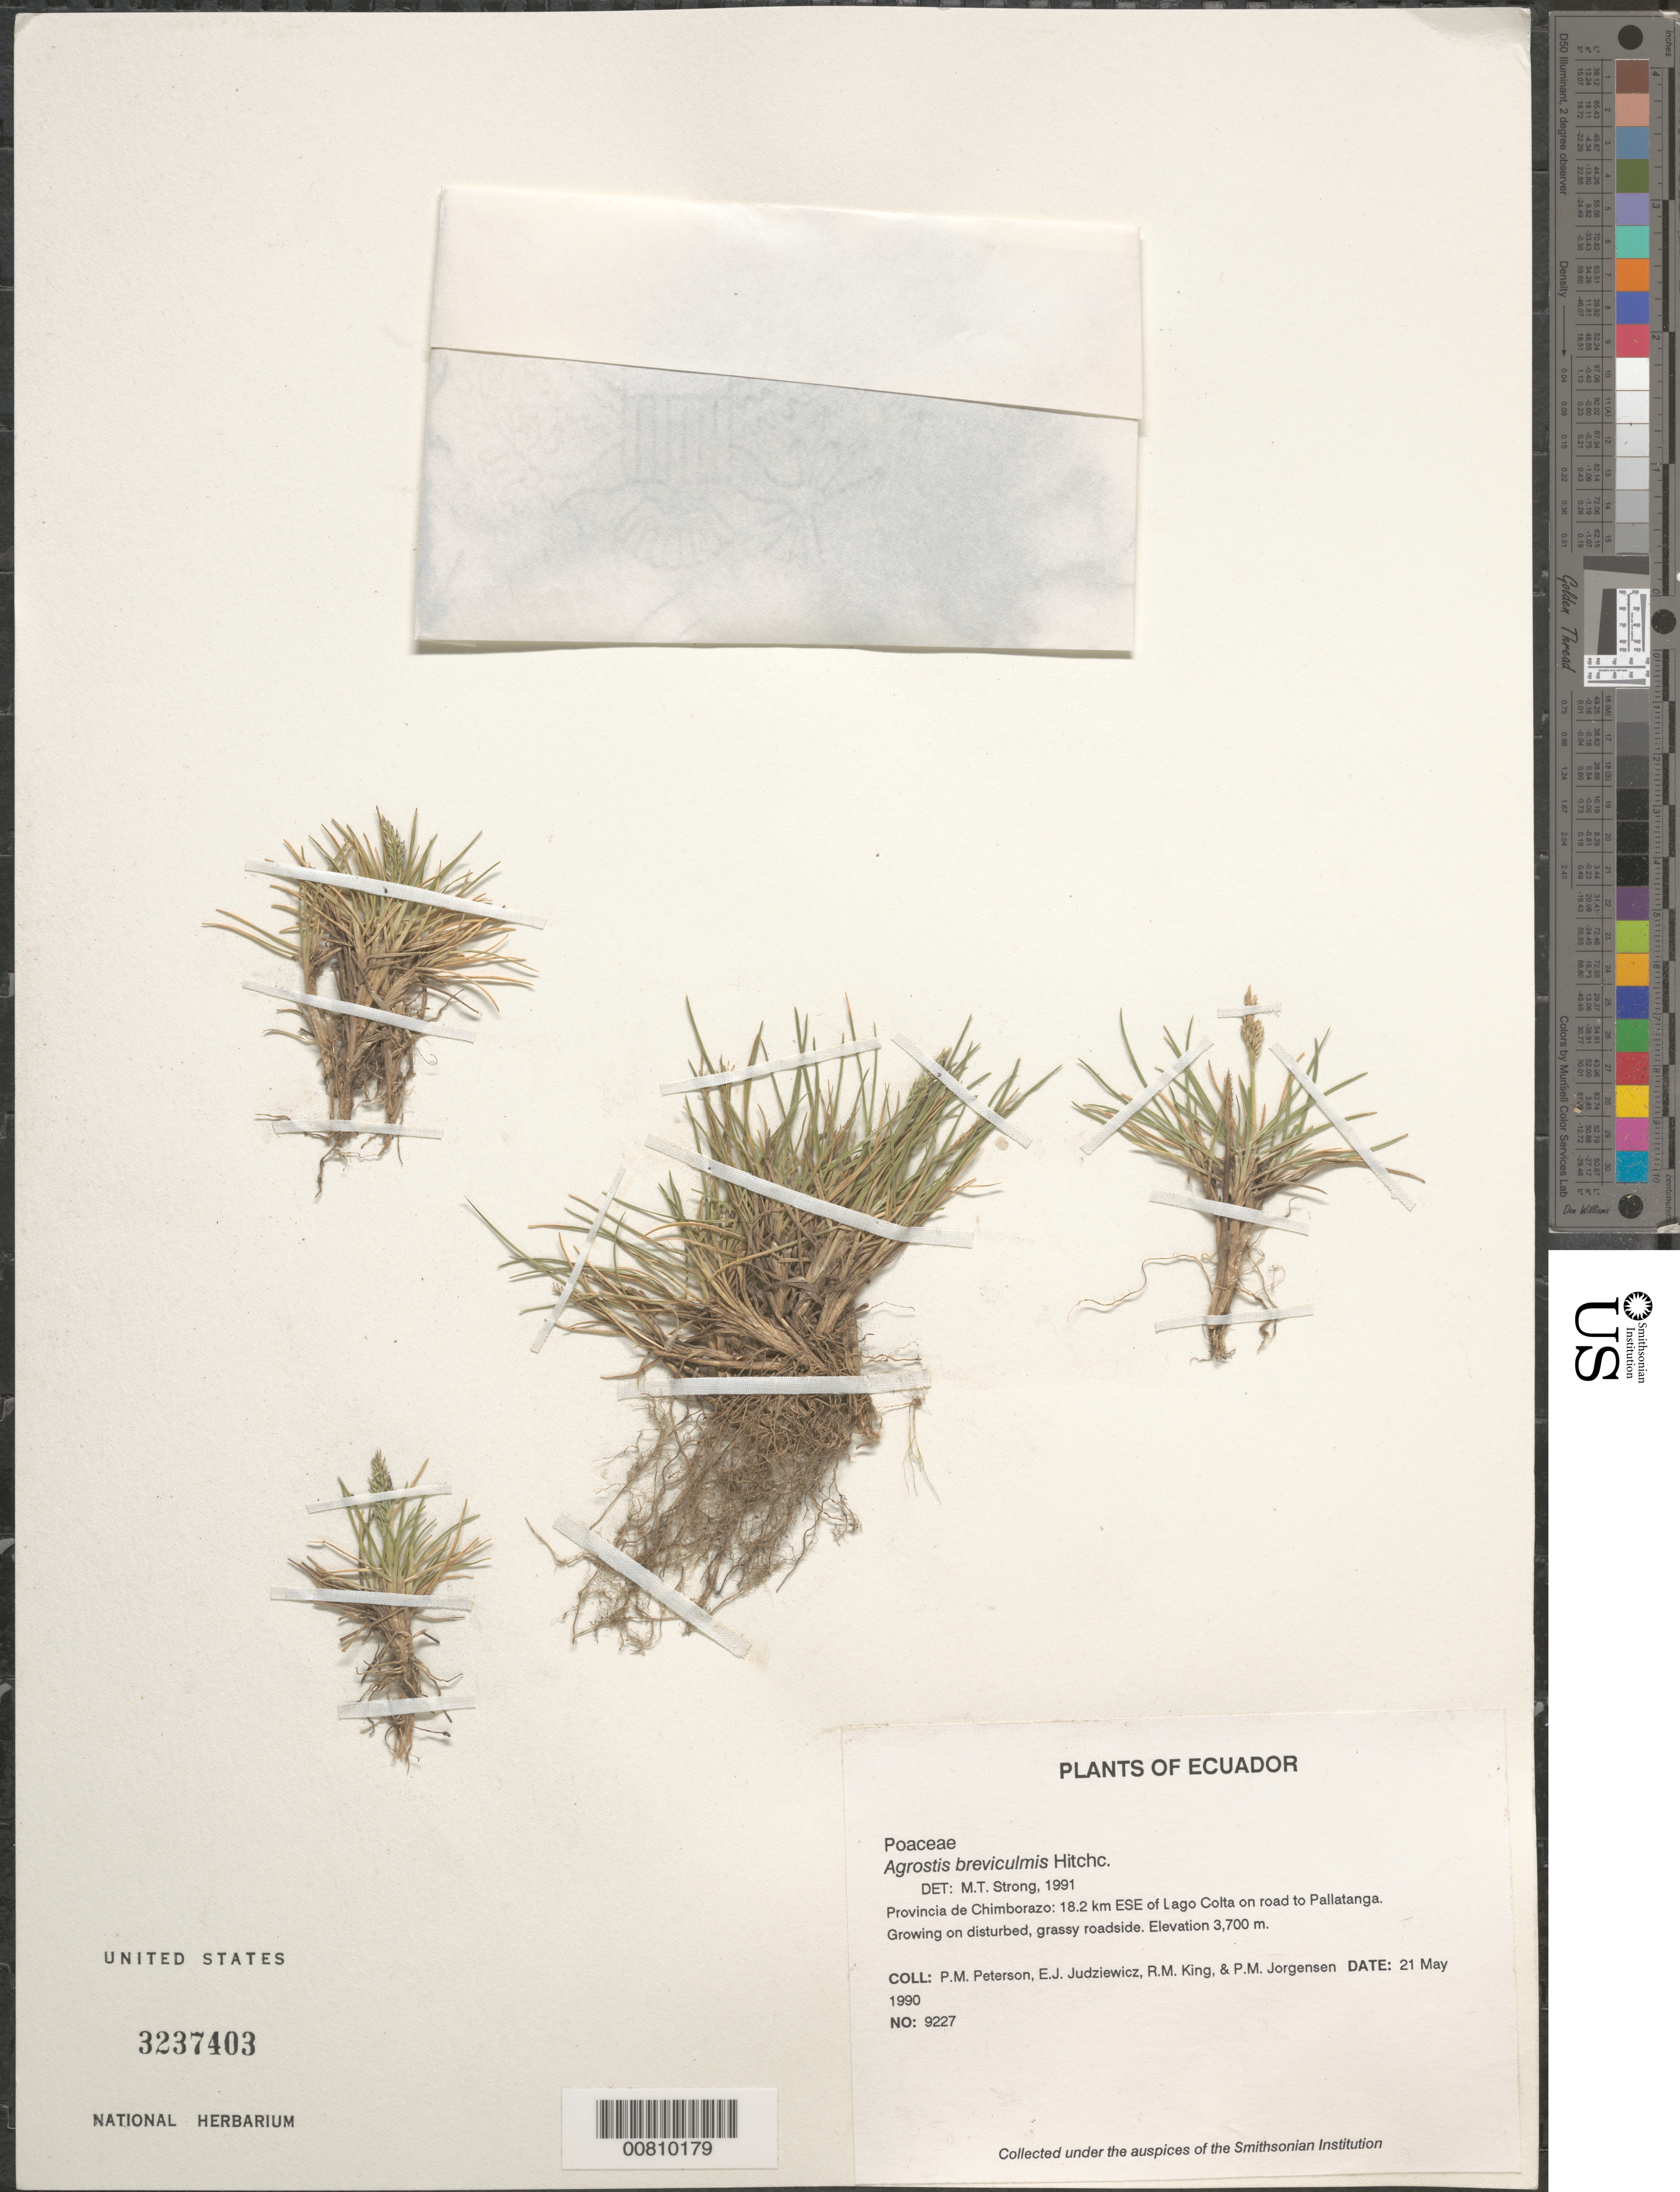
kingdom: Plantae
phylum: Tracheophyta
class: Liliopsida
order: Poales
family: Poaceae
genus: Agrostis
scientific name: Agrostis breviculmis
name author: Hitchc.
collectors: P. M. Peterson, E. J. Judziewicz, R. M. King & P. M. Jørgensen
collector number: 09227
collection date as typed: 21 May 1990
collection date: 1990-05-21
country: Ecuador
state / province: Chimborazo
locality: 18.2 km ESE of Lago Colta on road to Pallatanga.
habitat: Growing on disturbed, grassy roadside.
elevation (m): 3700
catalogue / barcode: US 3237403